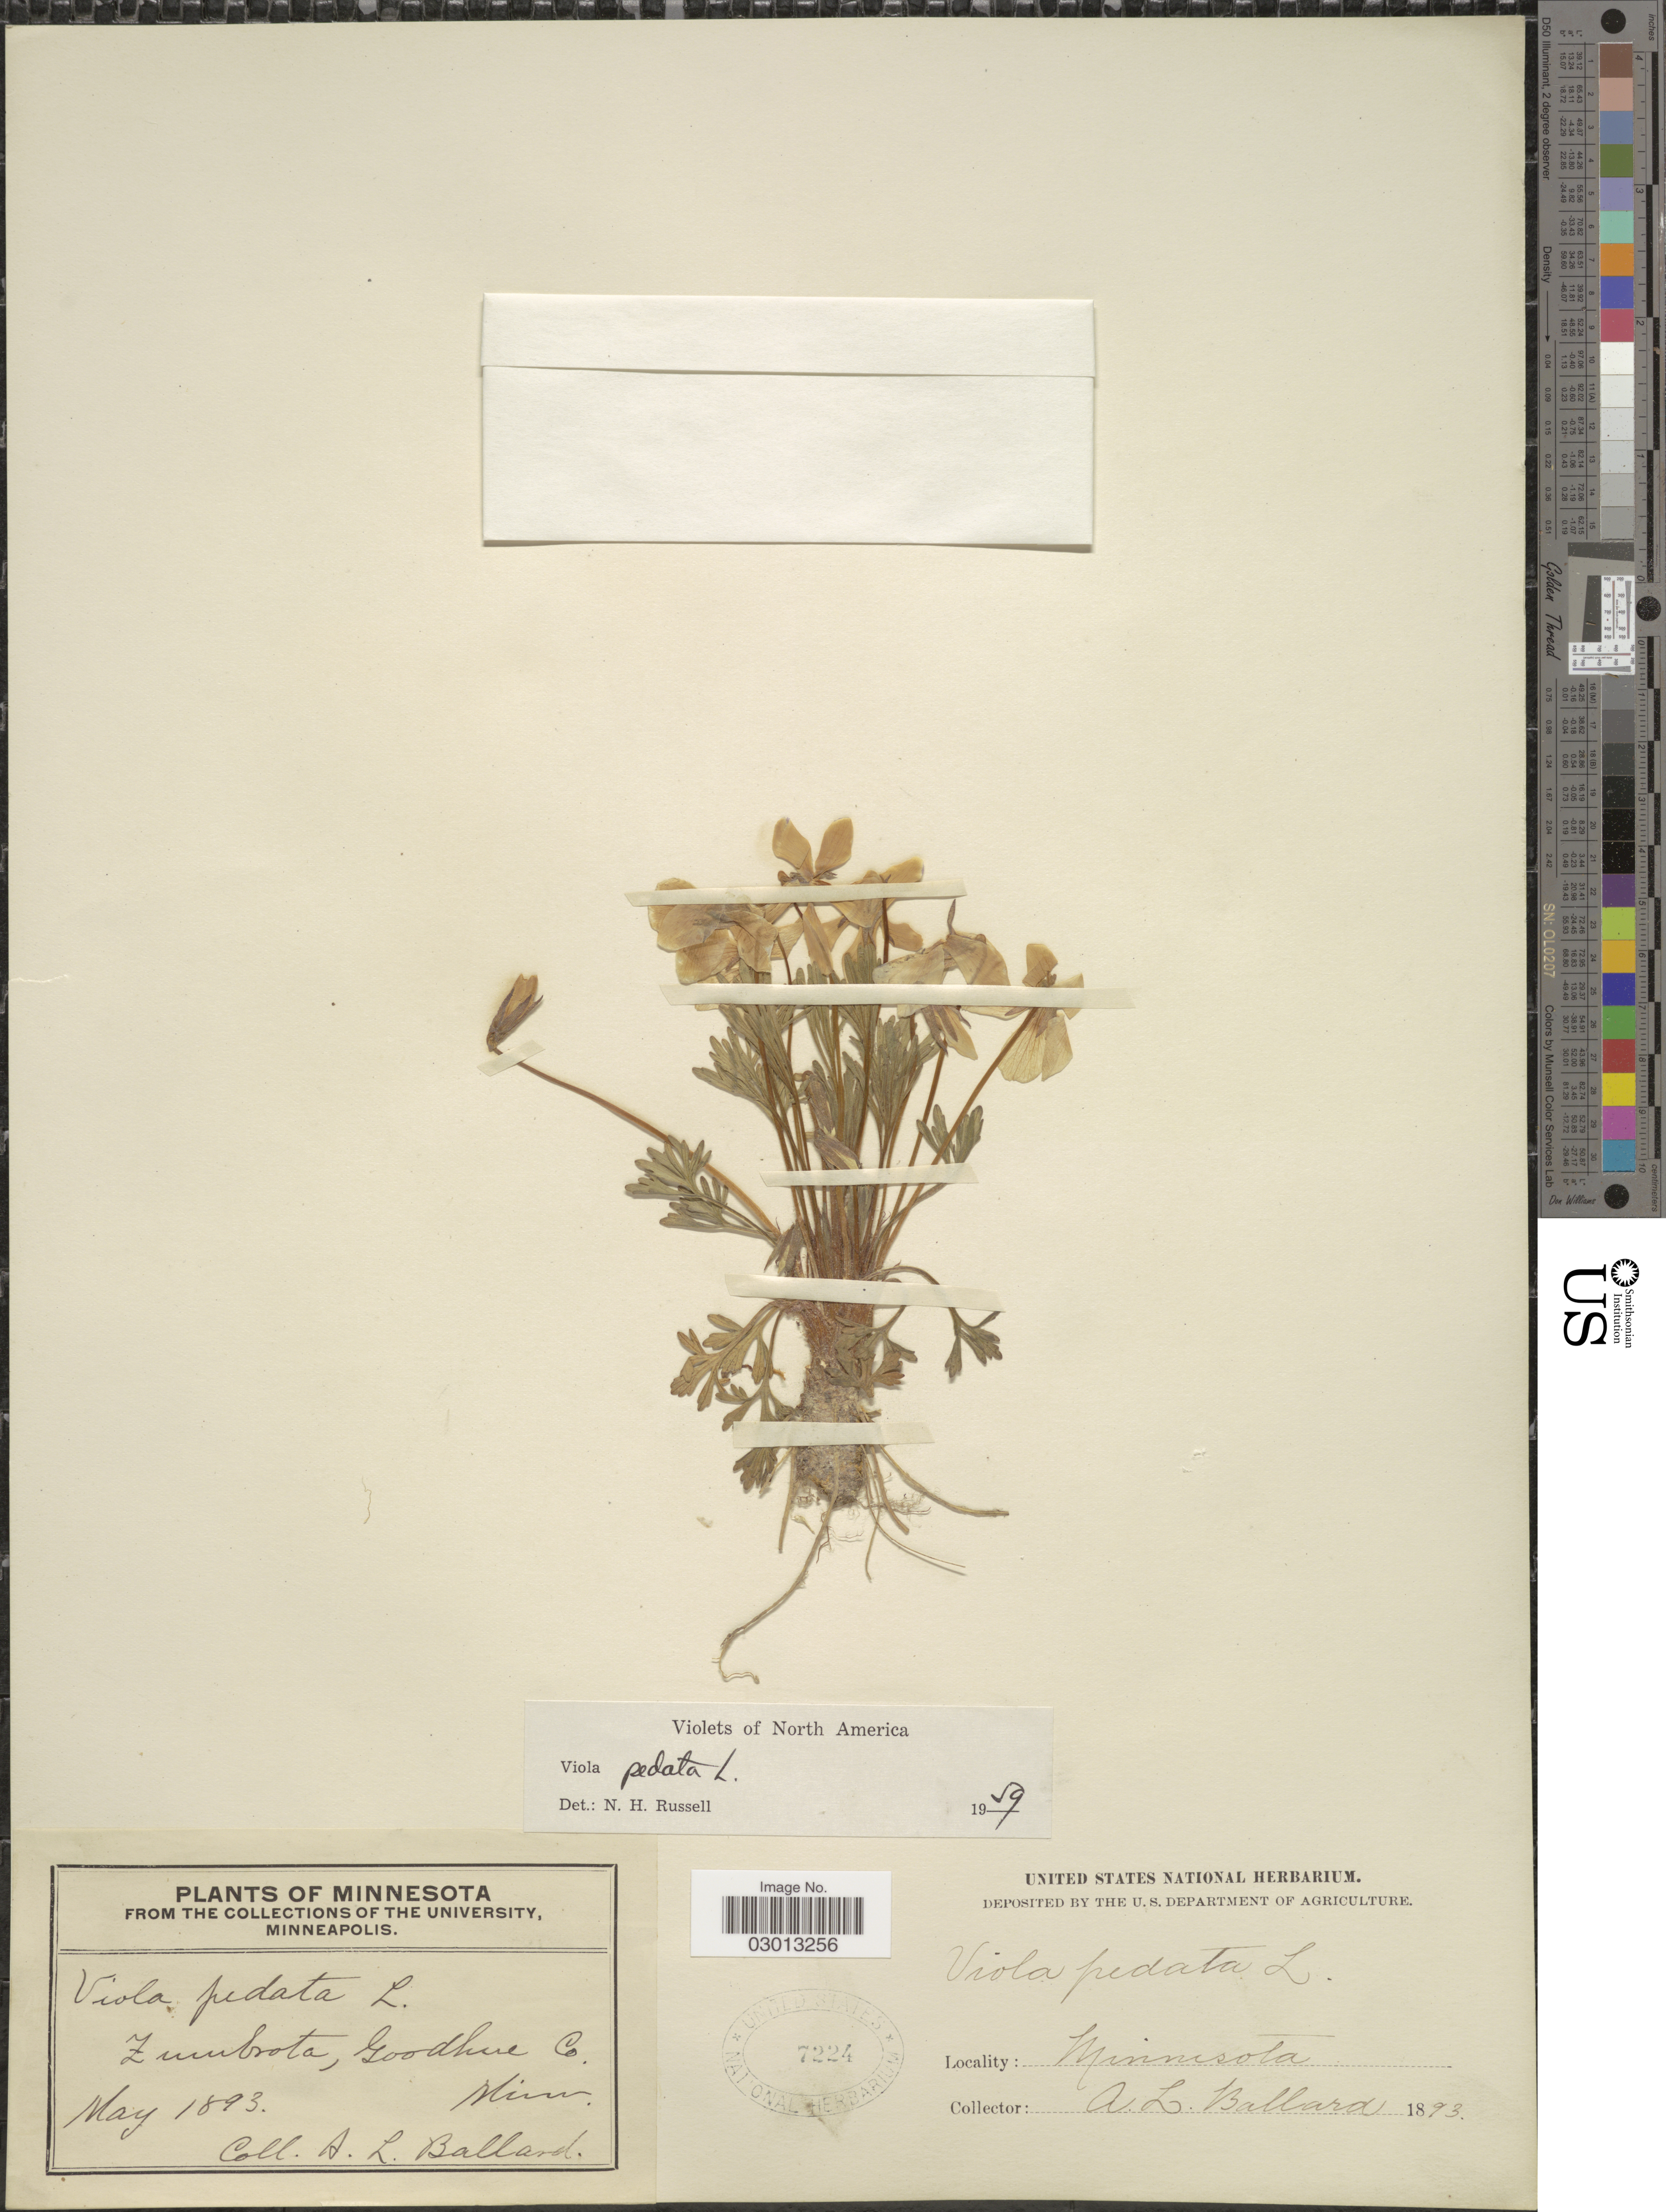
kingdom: Plantae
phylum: Tracheophyta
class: Magnoliopsida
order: Malpighiales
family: Violaceae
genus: Viola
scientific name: Viola pedata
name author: L.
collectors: A. L. Ballard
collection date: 1893-05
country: United States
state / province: Minnesota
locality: Zumbrota, Goodhue Co.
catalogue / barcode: US 7224